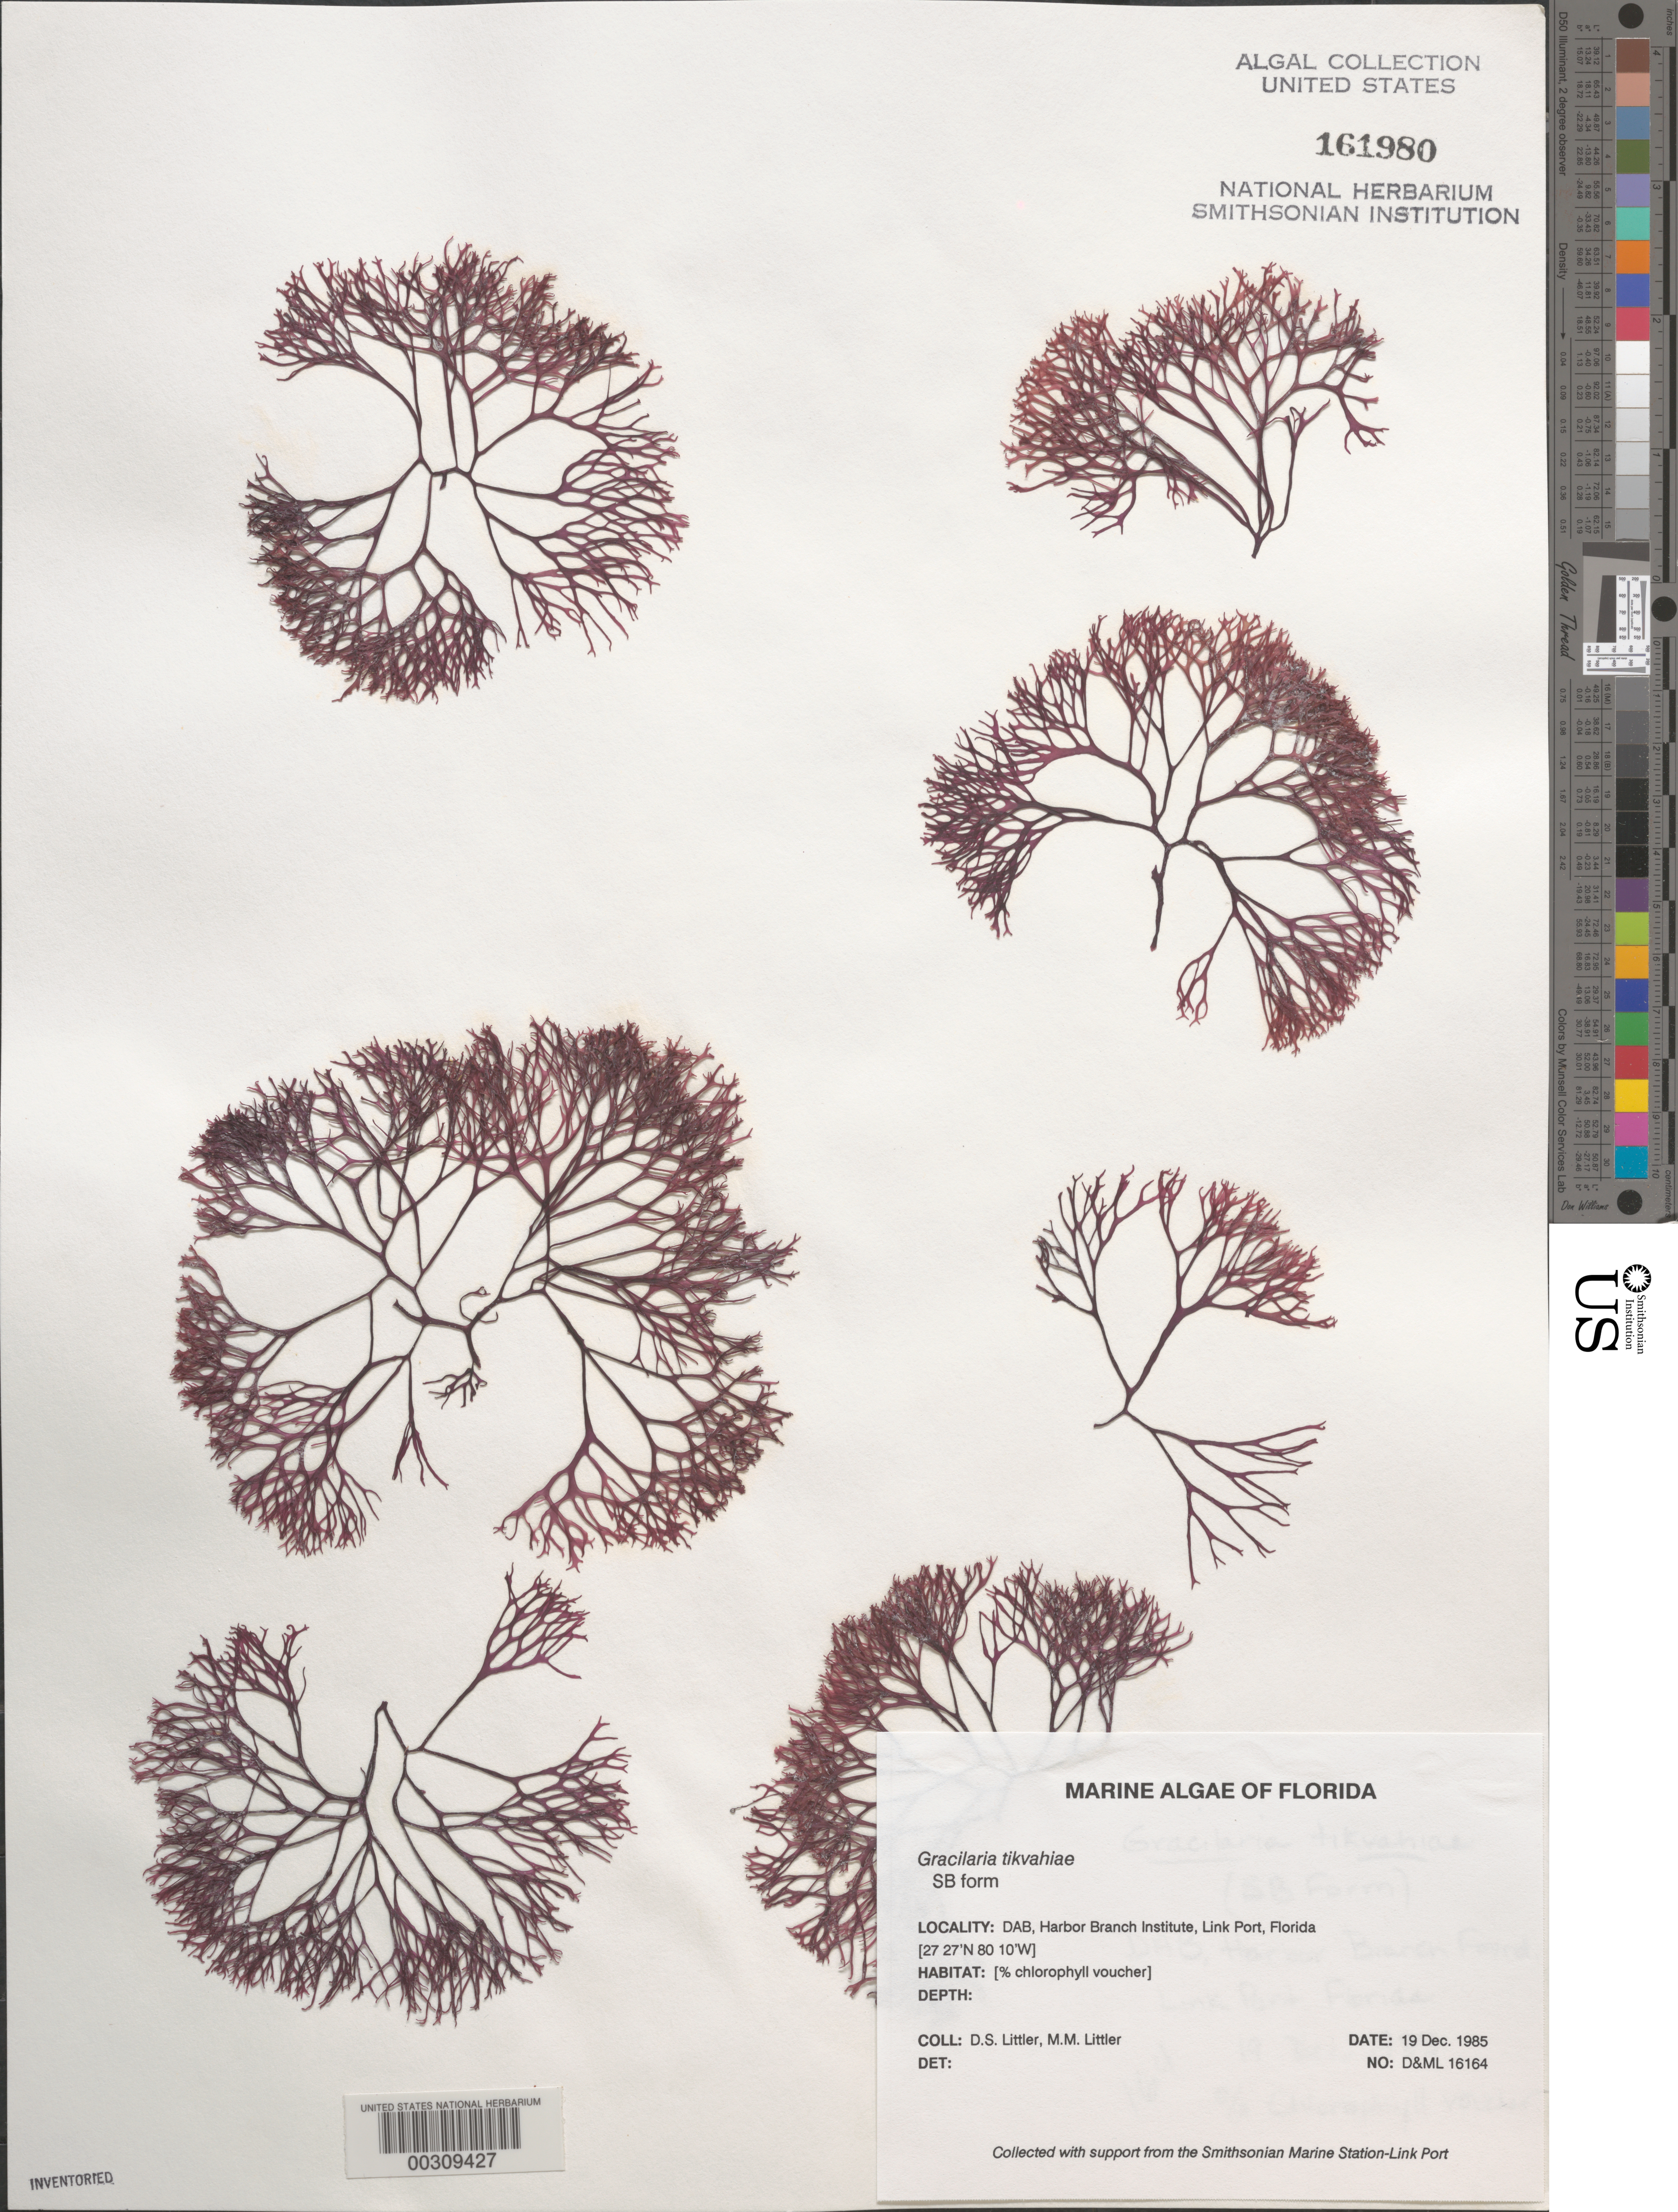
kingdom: Plantae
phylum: Rhodophyta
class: Florideophyceae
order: Gracilariales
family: Gracilariaceae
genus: Gracilaria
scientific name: Gracilaria tikvahiae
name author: McLachlan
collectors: D. S. Littler & M. M. Littler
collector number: D&ML 16164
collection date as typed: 19 Dec 1985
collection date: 1985-12-19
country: United States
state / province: Florida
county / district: Saint Lucie County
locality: Harbor Branch Oceanographic Institutue, Link Port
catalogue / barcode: US 161980